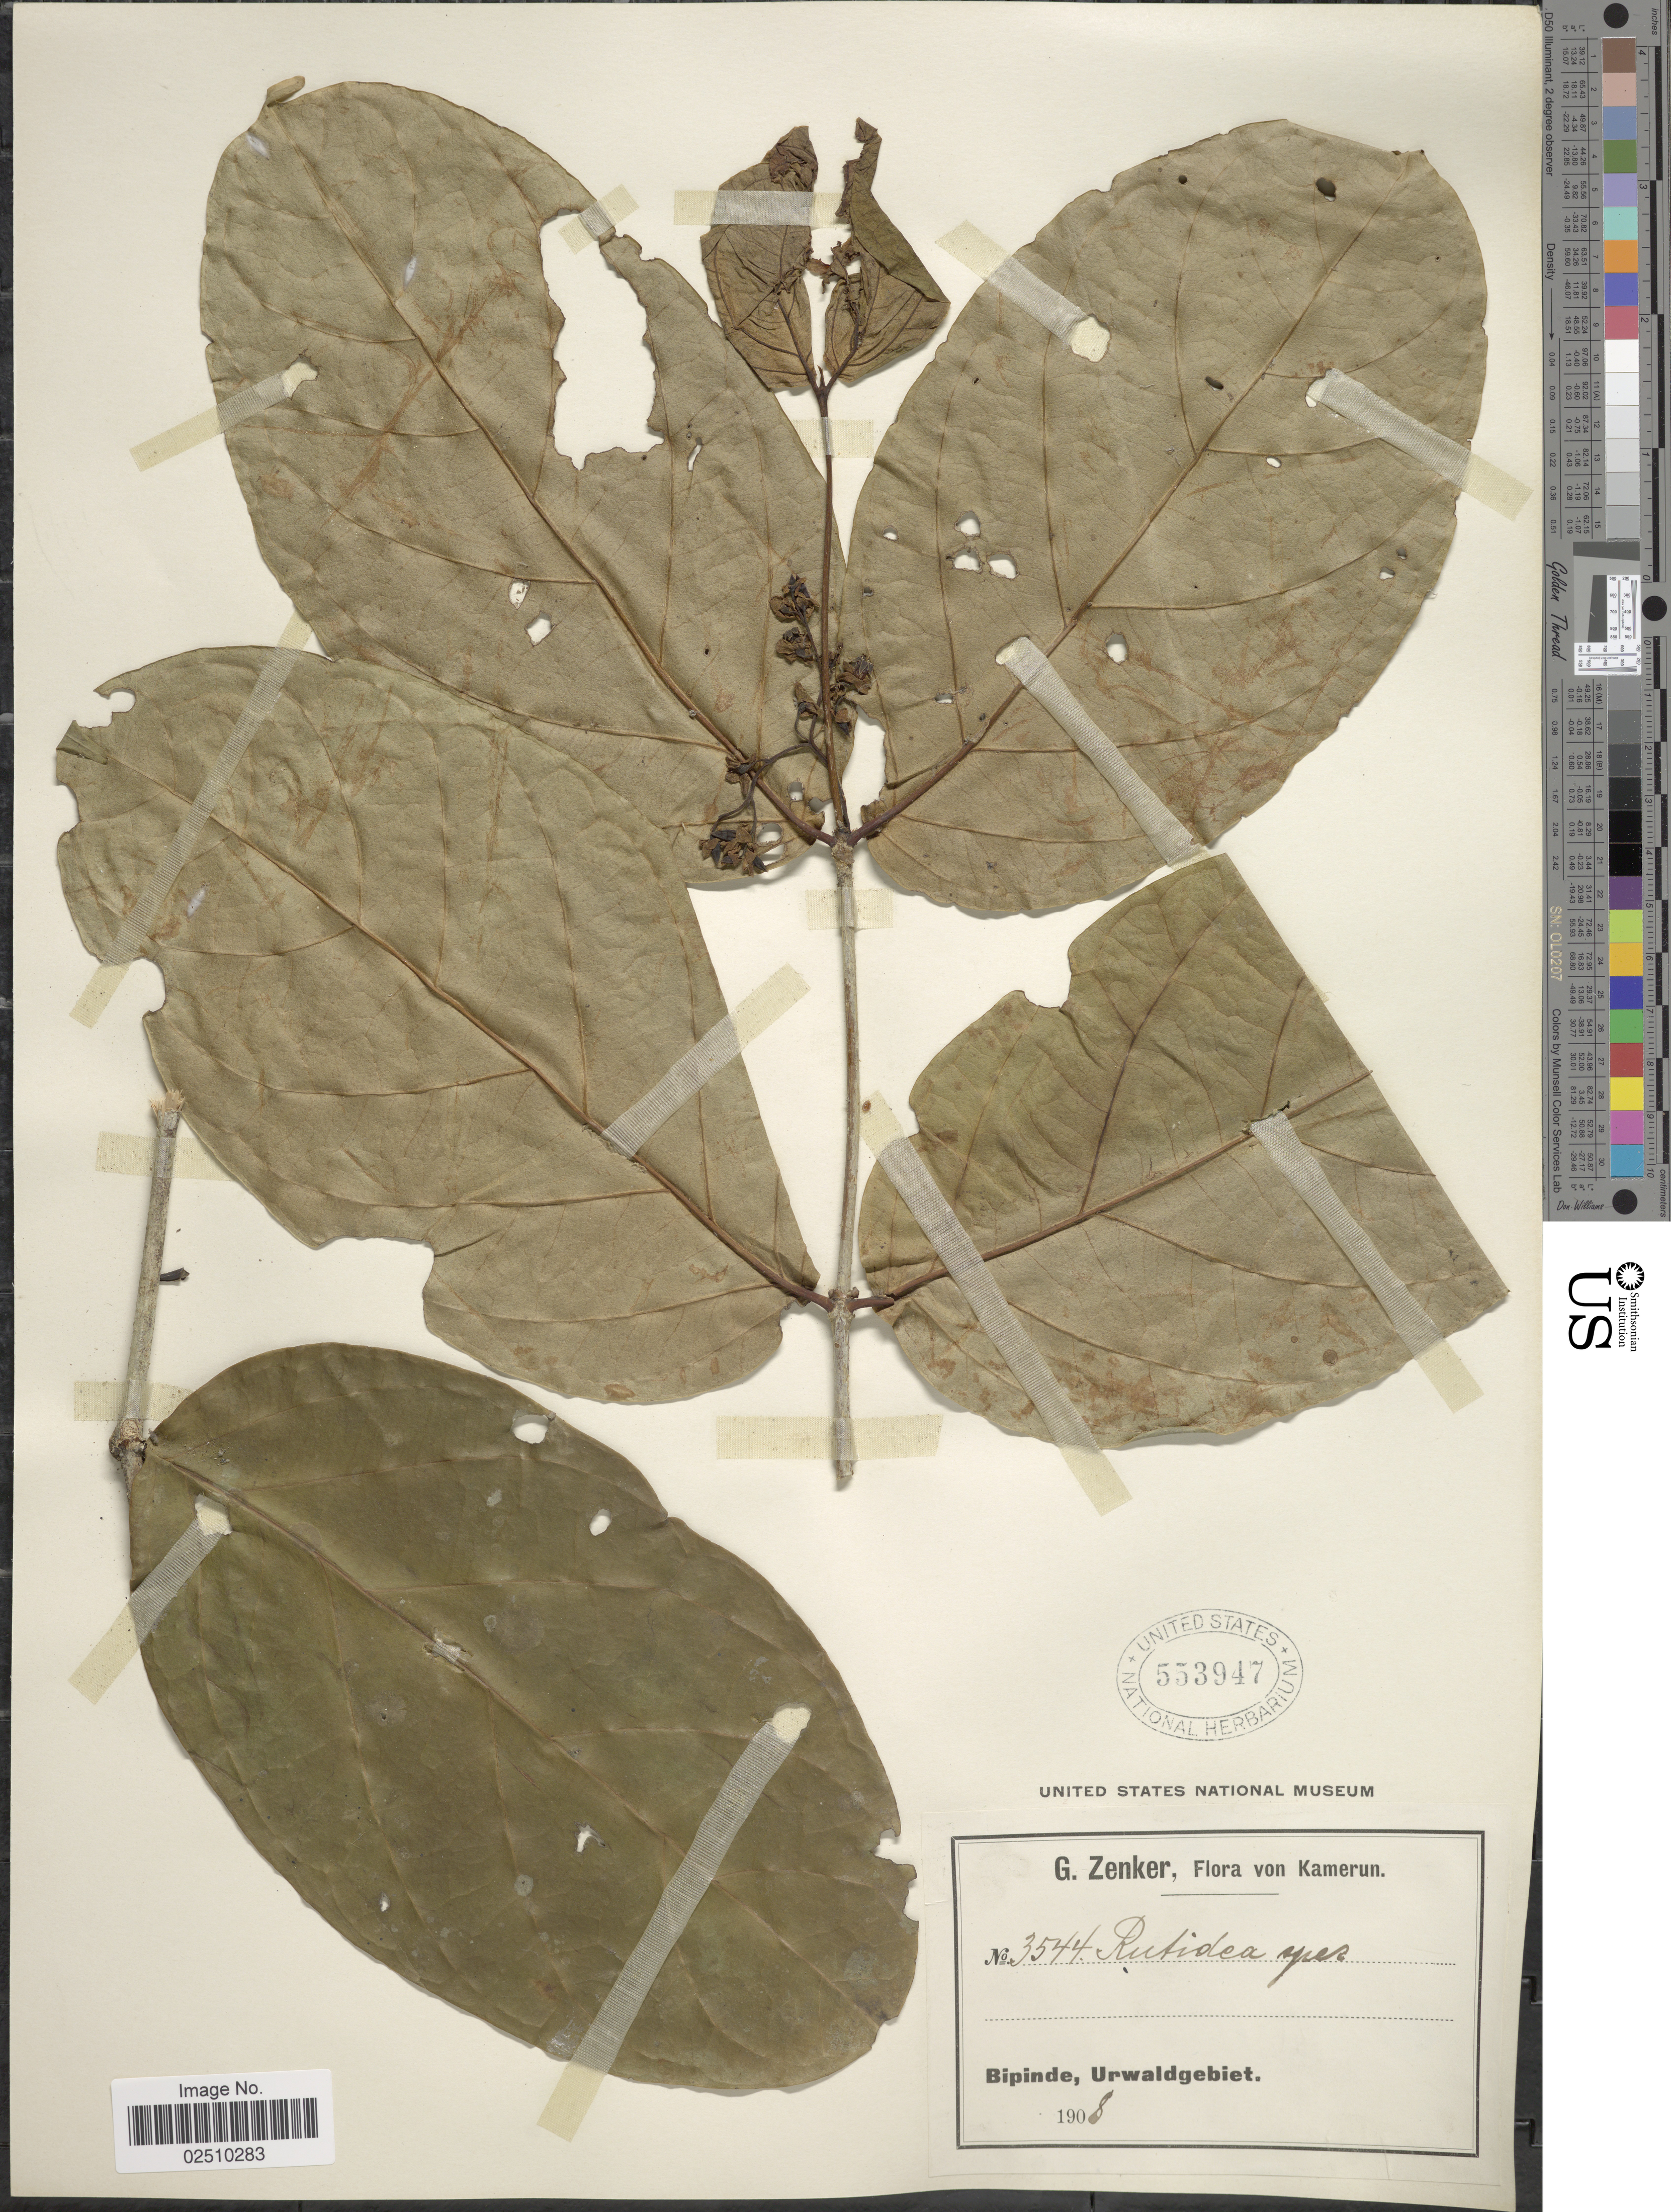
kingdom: Plantae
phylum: Tracheophyta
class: Magnoliopsida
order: Gentianales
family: Rubiaceae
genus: Rutidea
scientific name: Rutidea sp.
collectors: G. A. Zenker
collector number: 3544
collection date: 1908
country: Cameroon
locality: Kamerun. Bipinde, Urwaldgebiet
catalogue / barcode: US 553947